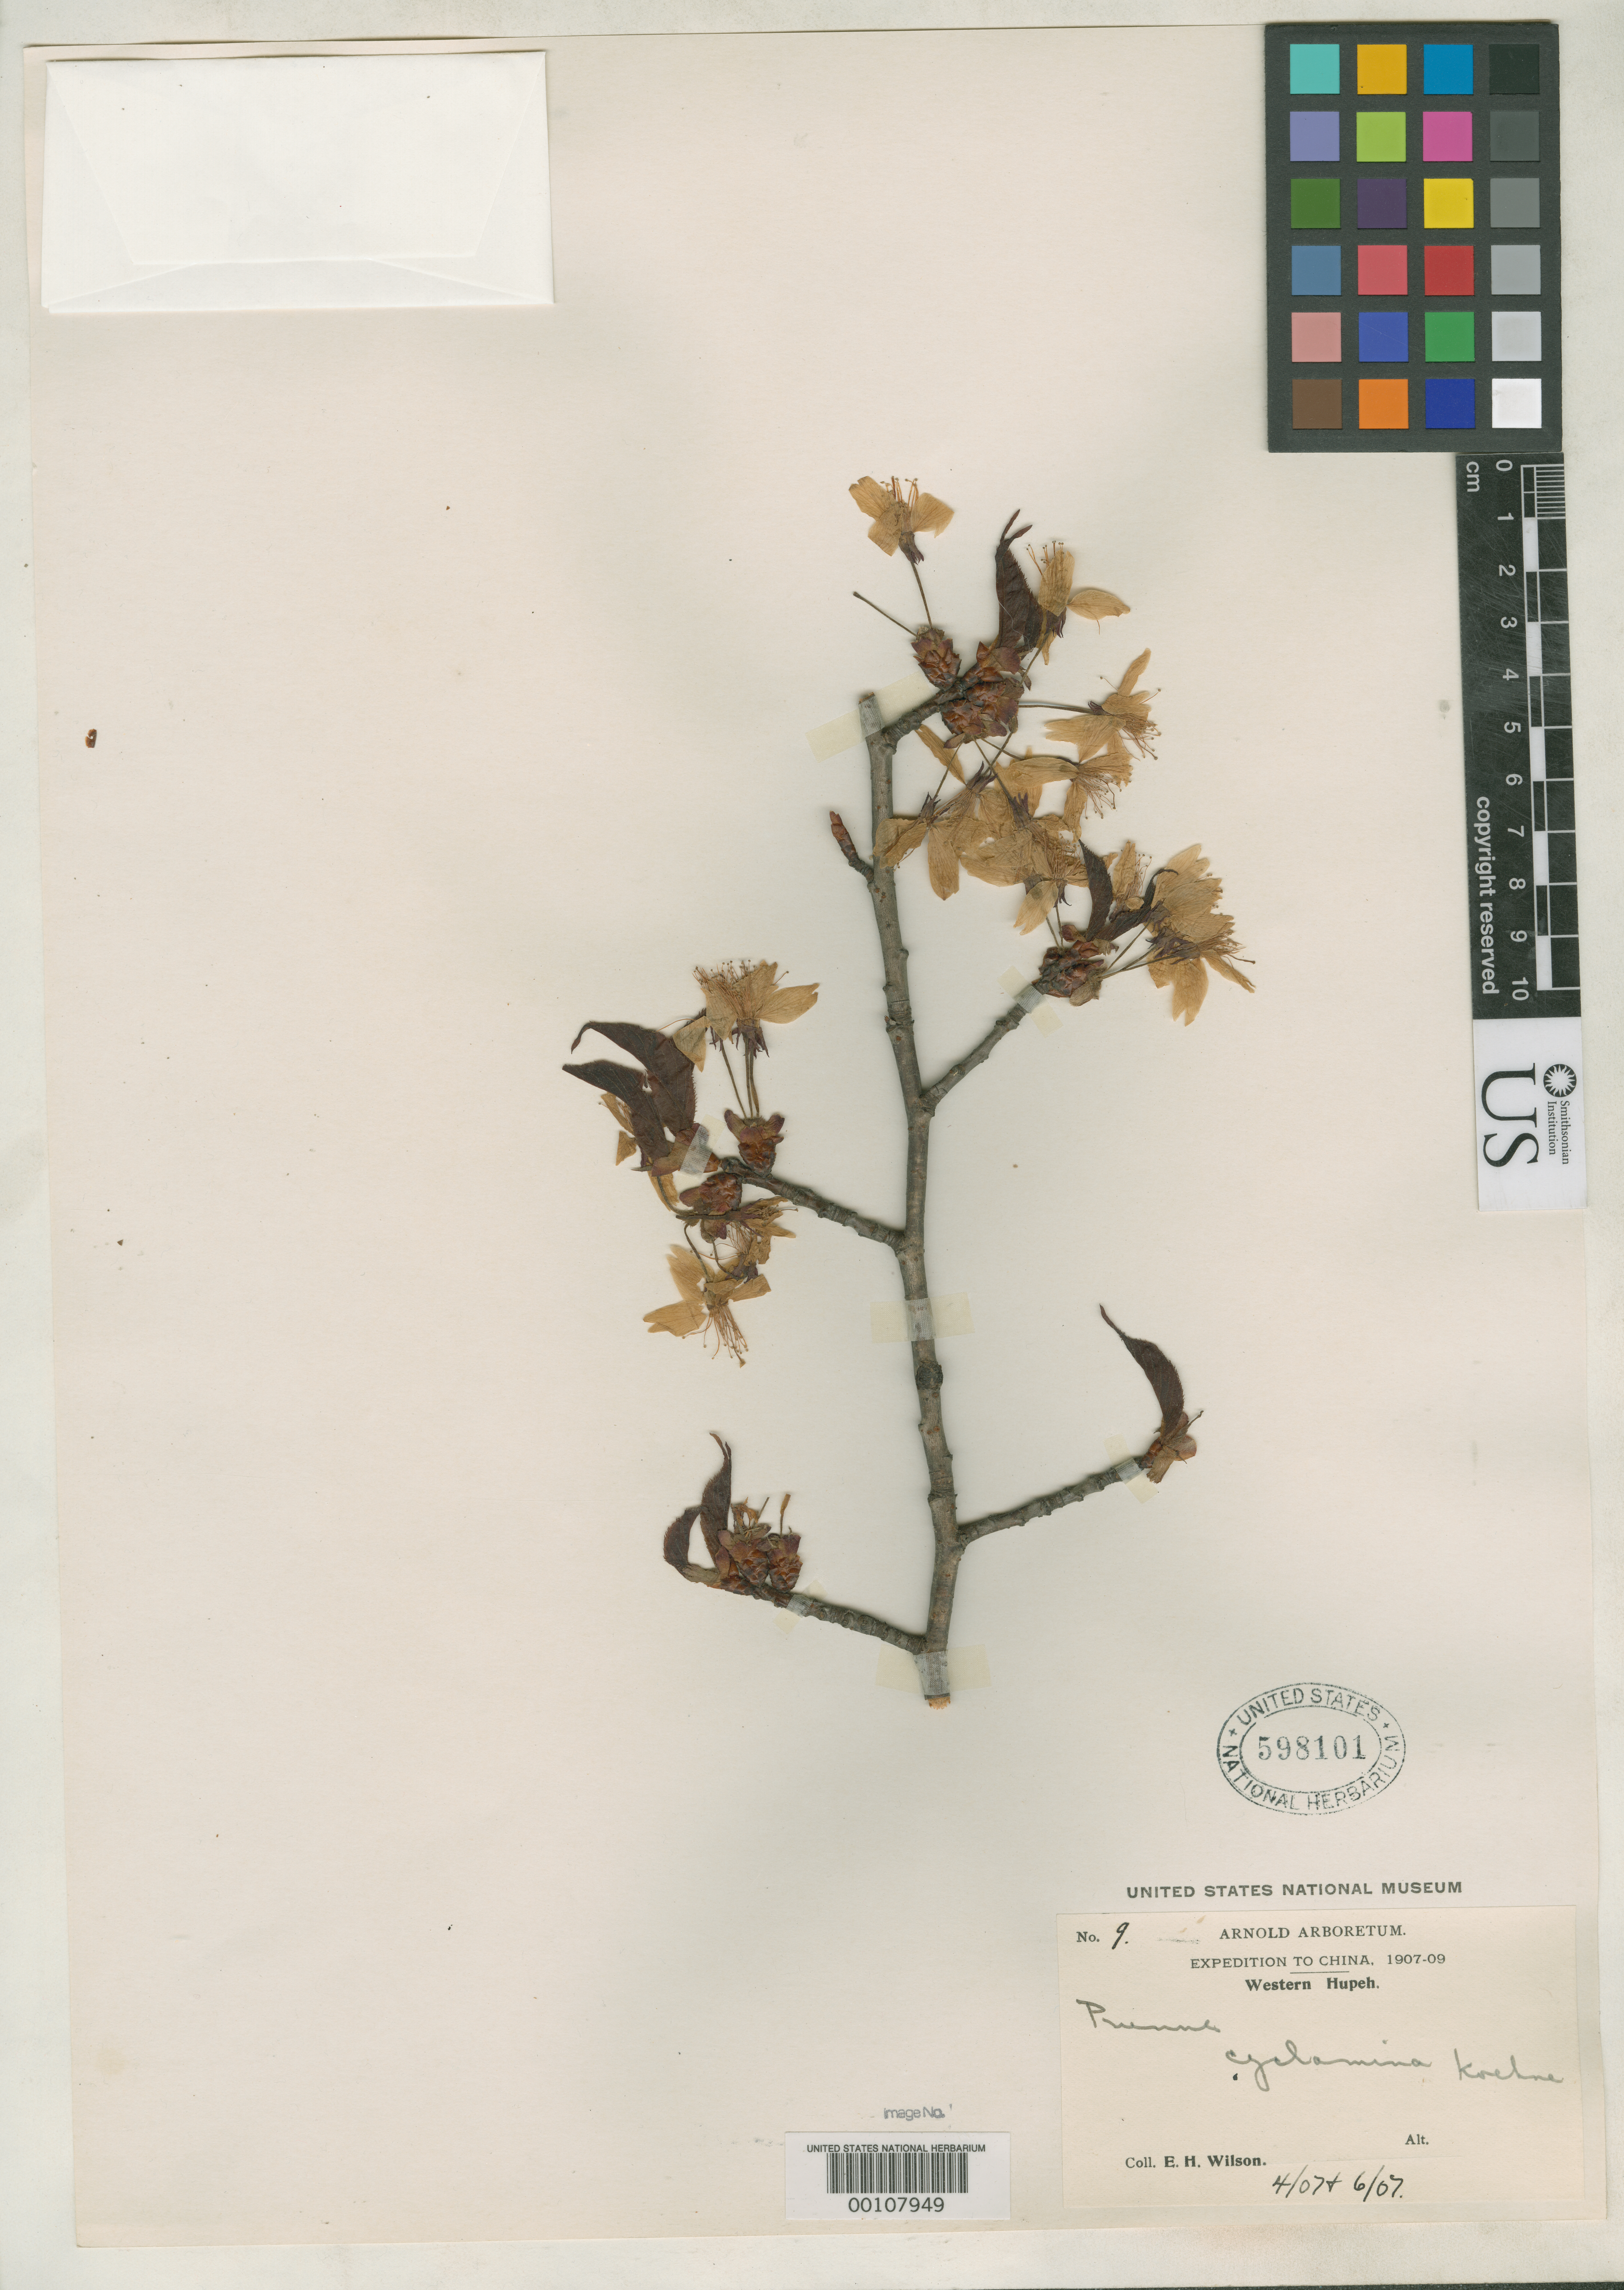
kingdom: Plantae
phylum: Tracheophyta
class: Magnoliopsida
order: Rosales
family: Rosaceae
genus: Prunus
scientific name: Prunus cyclamina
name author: Koehne in Sarg.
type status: Isotype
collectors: E. H. Wilson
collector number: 9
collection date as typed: Apr 1907 and -- Jun 1907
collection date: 1907-04,1907-06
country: China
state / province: Hubei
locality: Changyang Hsien.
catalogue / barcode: US 598101